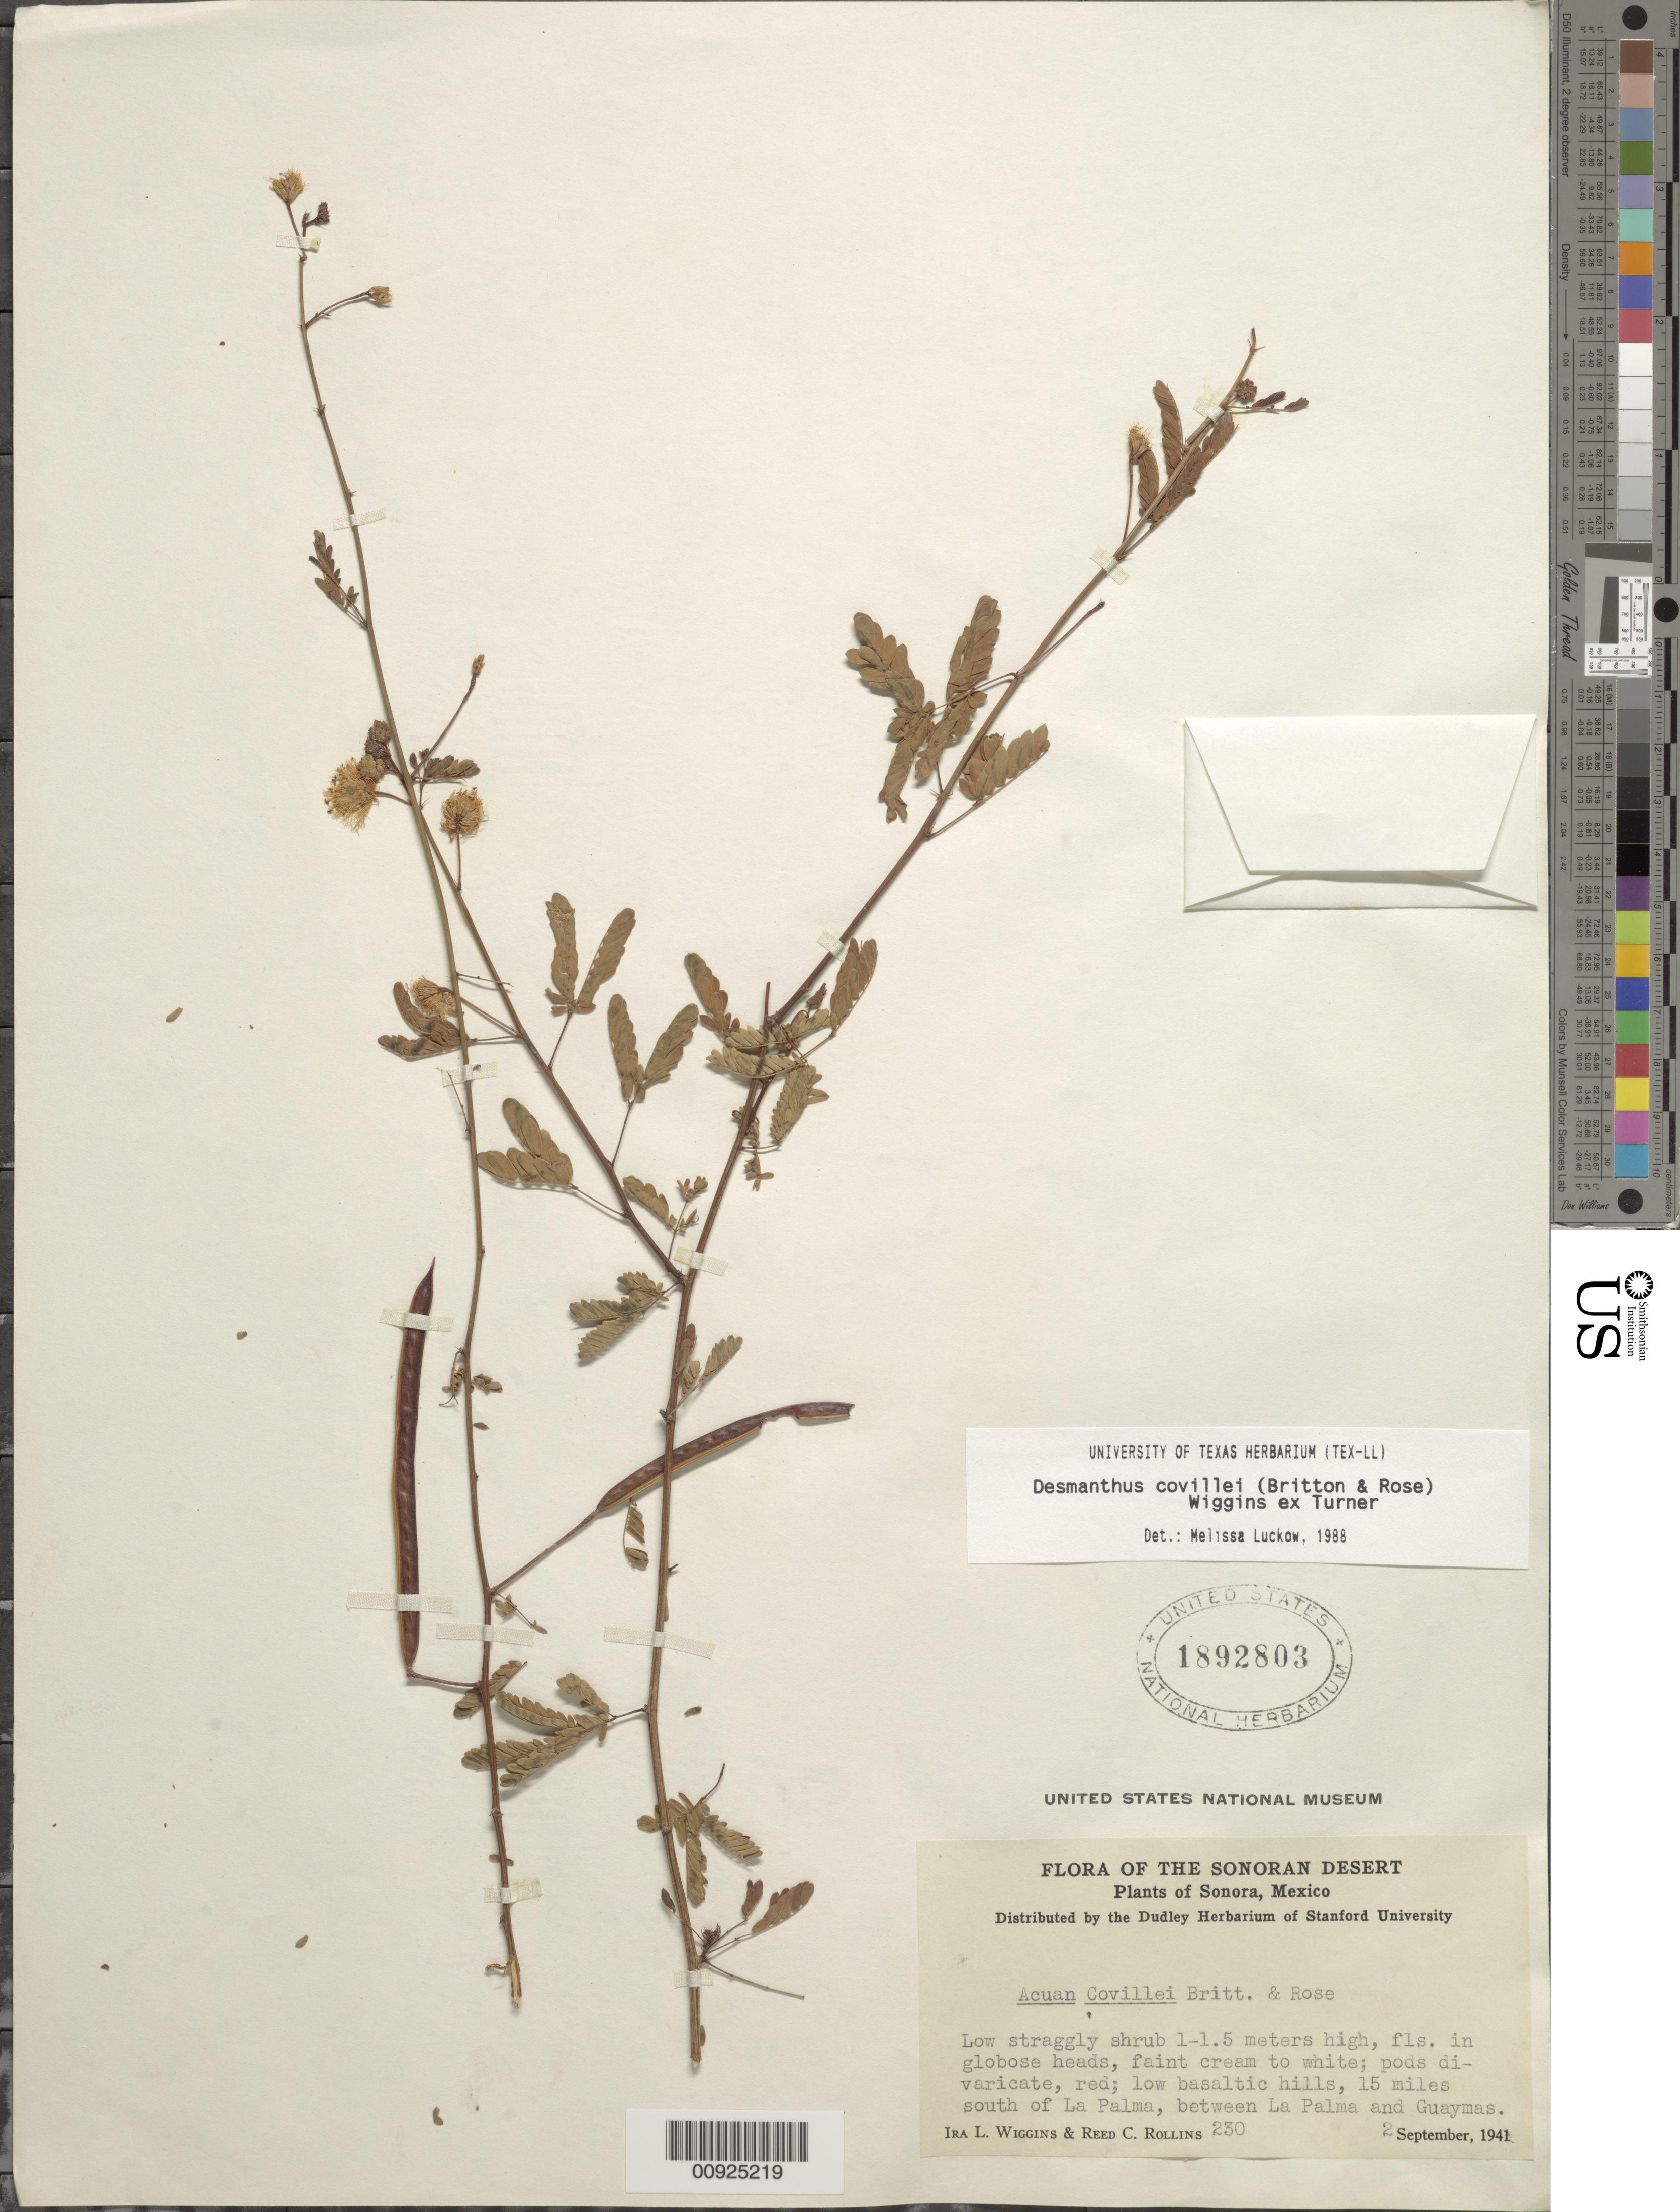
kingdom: Plantae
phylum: Tracheophyta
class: Magnoliopsida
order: Fabales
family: Fabaceae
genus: Desmanthus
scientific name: Desmanthus covillei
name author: (Britton) Wiggins ex B.L. Turner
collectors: I. L. Wiggins & R. C. Rollins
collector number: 230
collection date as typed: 02 Sep 1941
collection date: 1941-09-02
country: Mexico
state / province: Sonora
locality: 15 miles south of La Palma, between La Palma and Guaymas.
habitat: Low basaltic hills.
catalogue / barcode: US 1892803